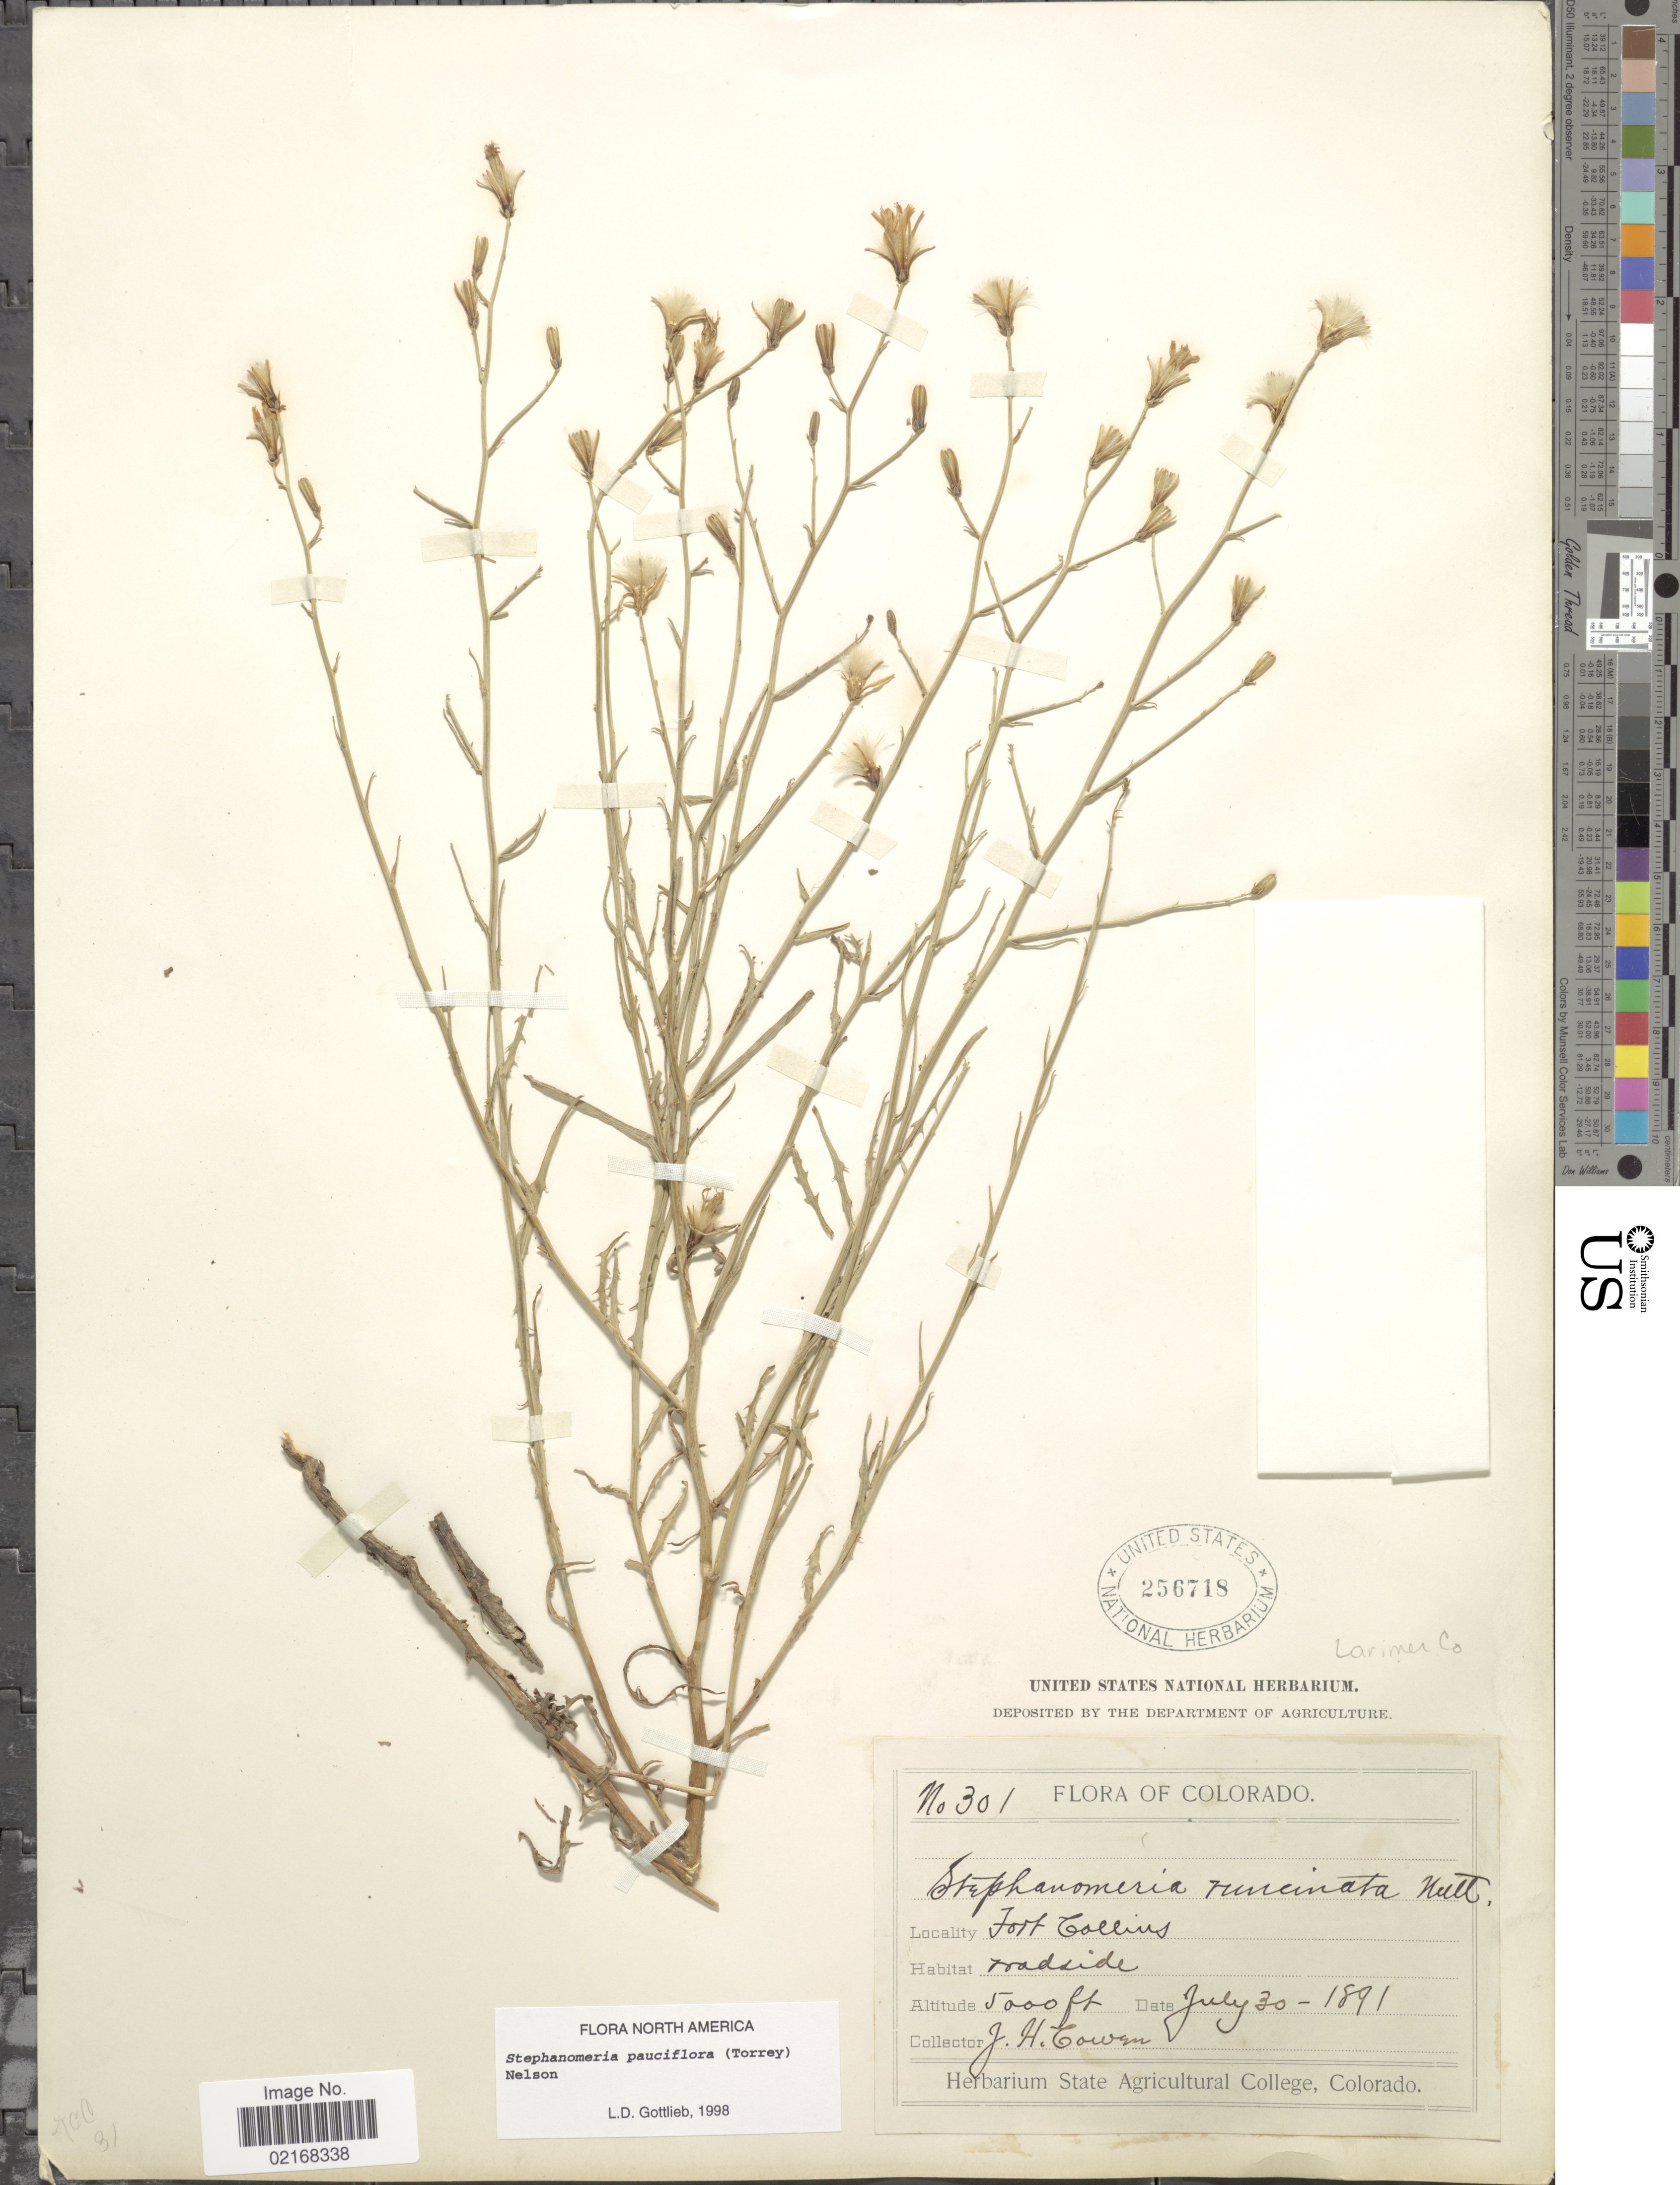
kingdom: Plantae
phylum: Tracheophyta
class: Magnoliopsida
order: Asterales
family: Asteraceae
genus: Stephanomeria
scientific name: Stephanomeria pauciflora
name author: (Torr.) A. Nelson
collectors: J. H. Cowan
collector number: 301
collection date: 1891-07-30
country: United States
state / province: Colorado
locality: Fort Collins. Larimer Co.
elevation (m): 1524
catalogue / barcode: US 256718